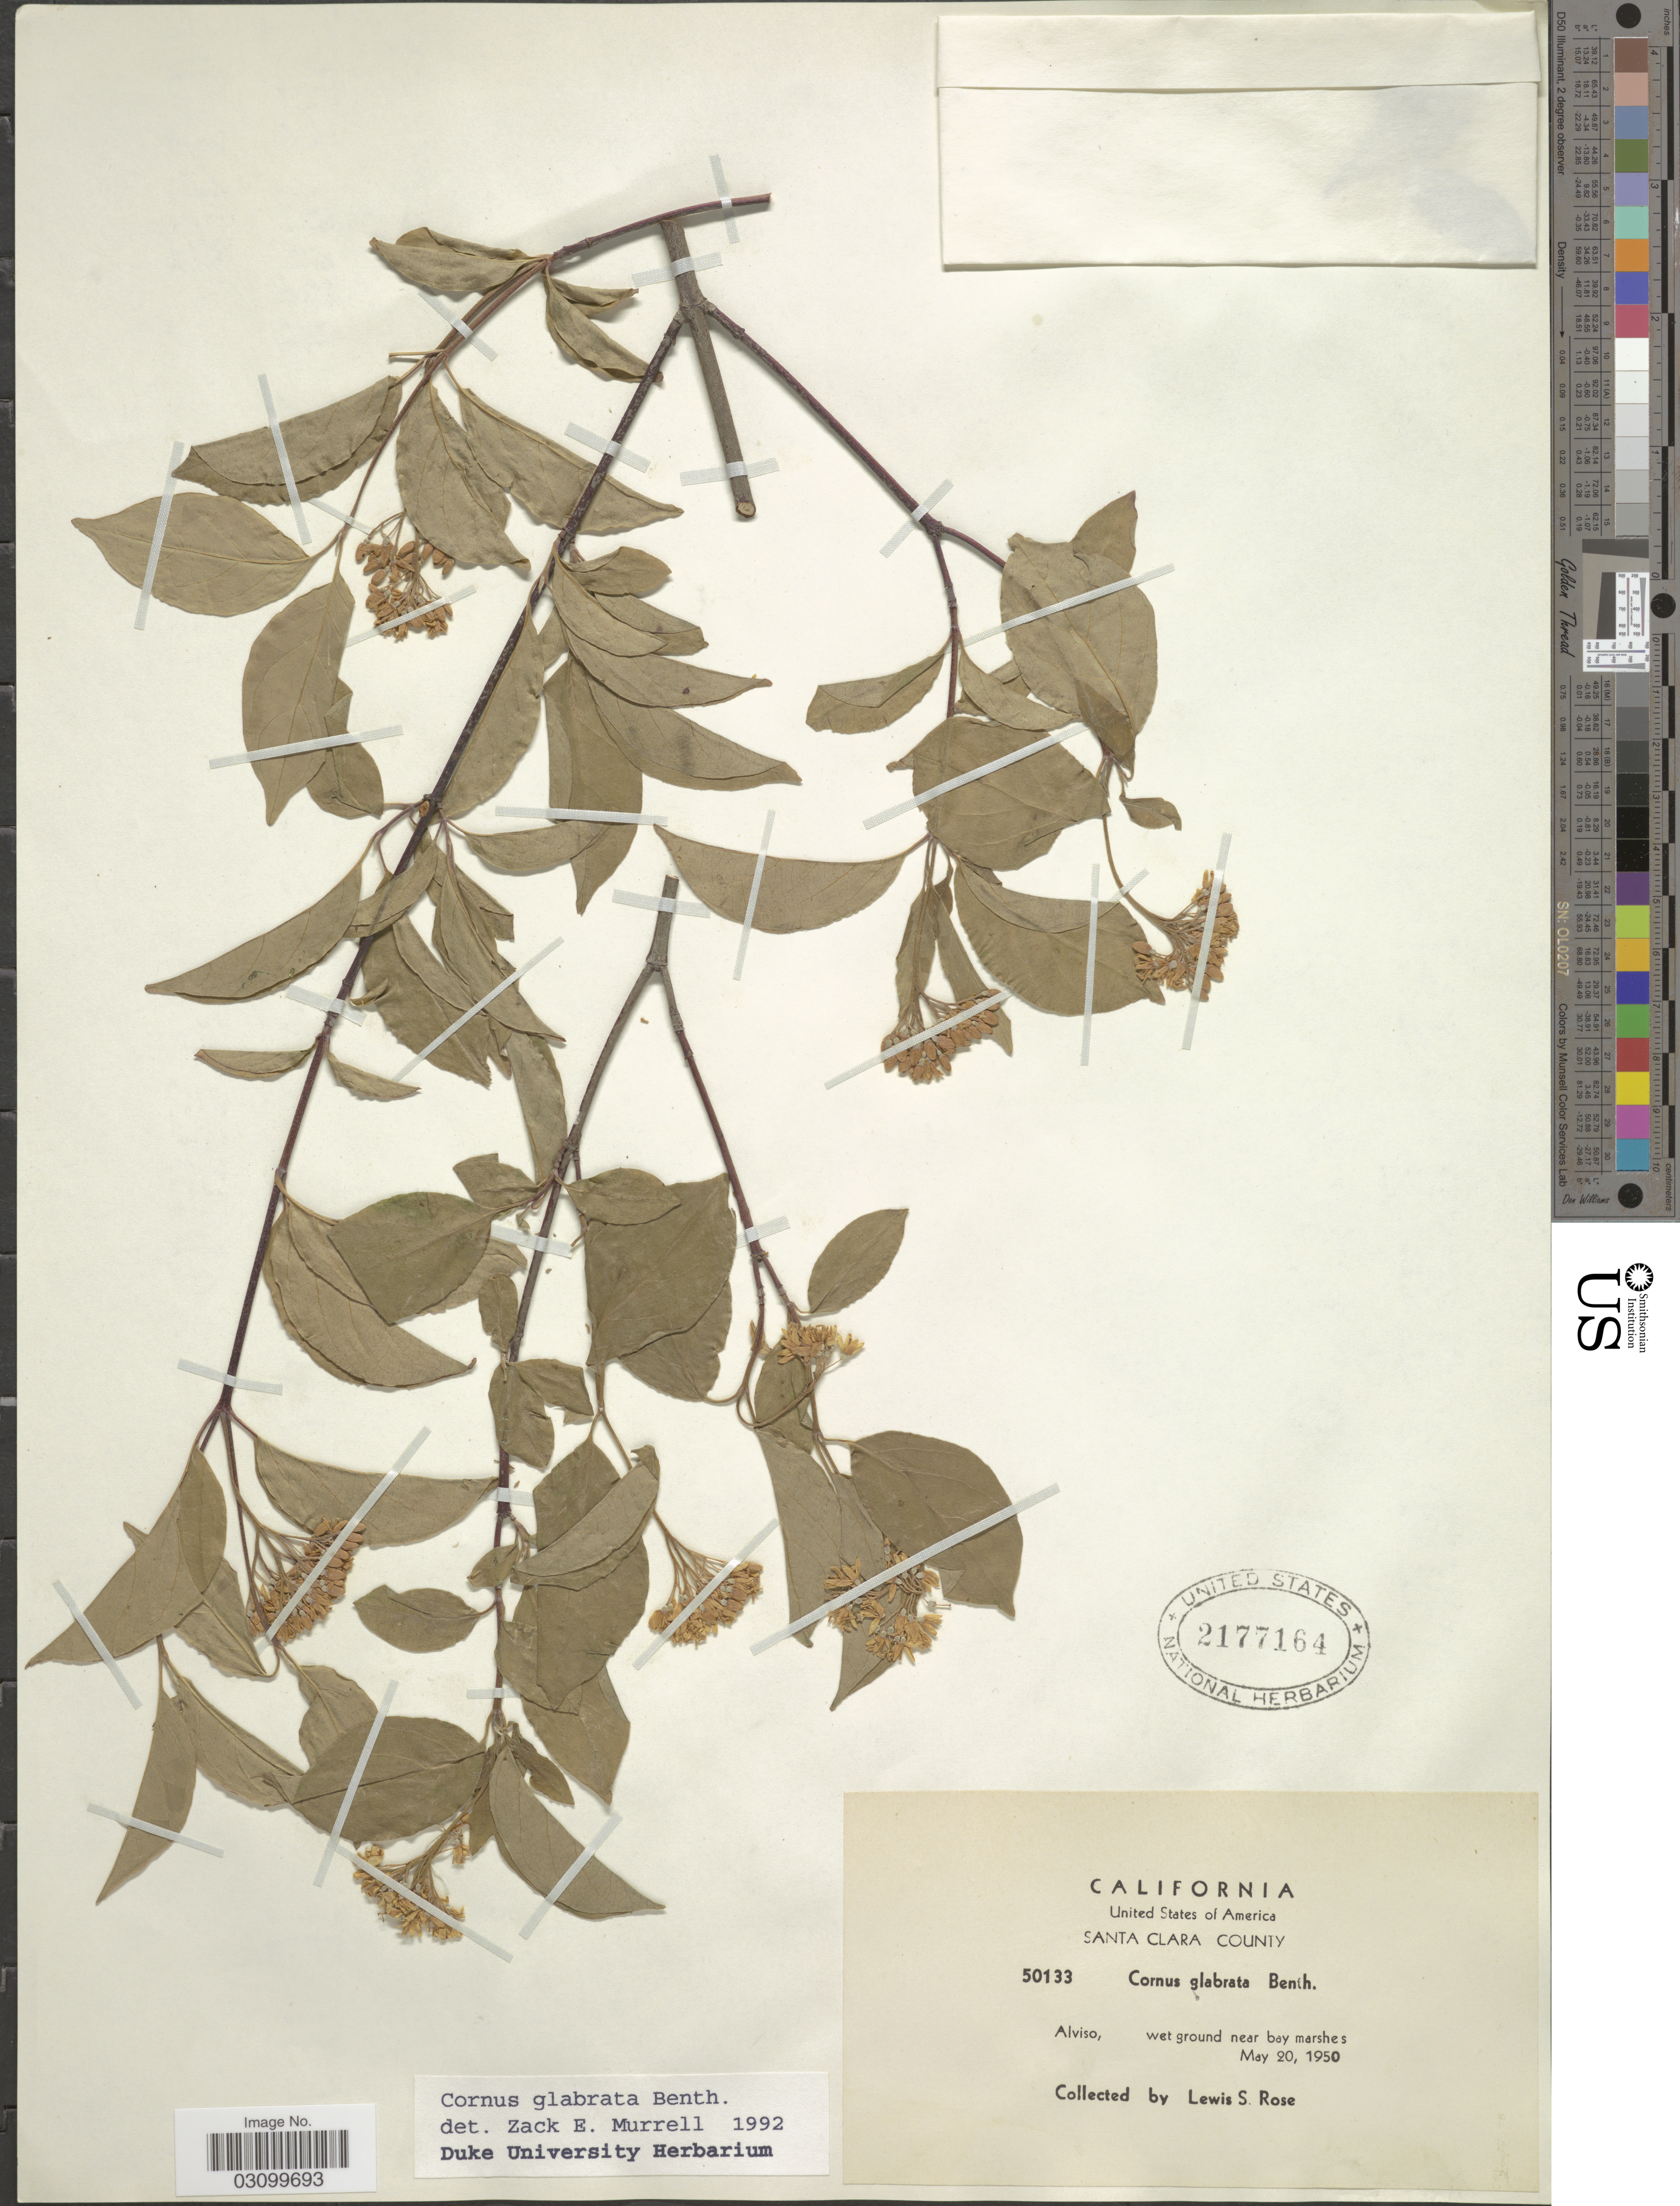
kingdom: Plantae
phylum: Tracheophyta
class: Magnoliopsida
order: Cornales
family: Cornaceae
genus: Cornus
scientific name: Cornus glabrata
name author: Benth.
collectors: L. S. Rose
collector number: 50133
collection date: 1950-05-20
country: United States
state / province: California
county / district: Santa Clara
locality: Santa Clara County. Alviso, wet ground near bay marshes.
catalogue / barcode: US 2177164